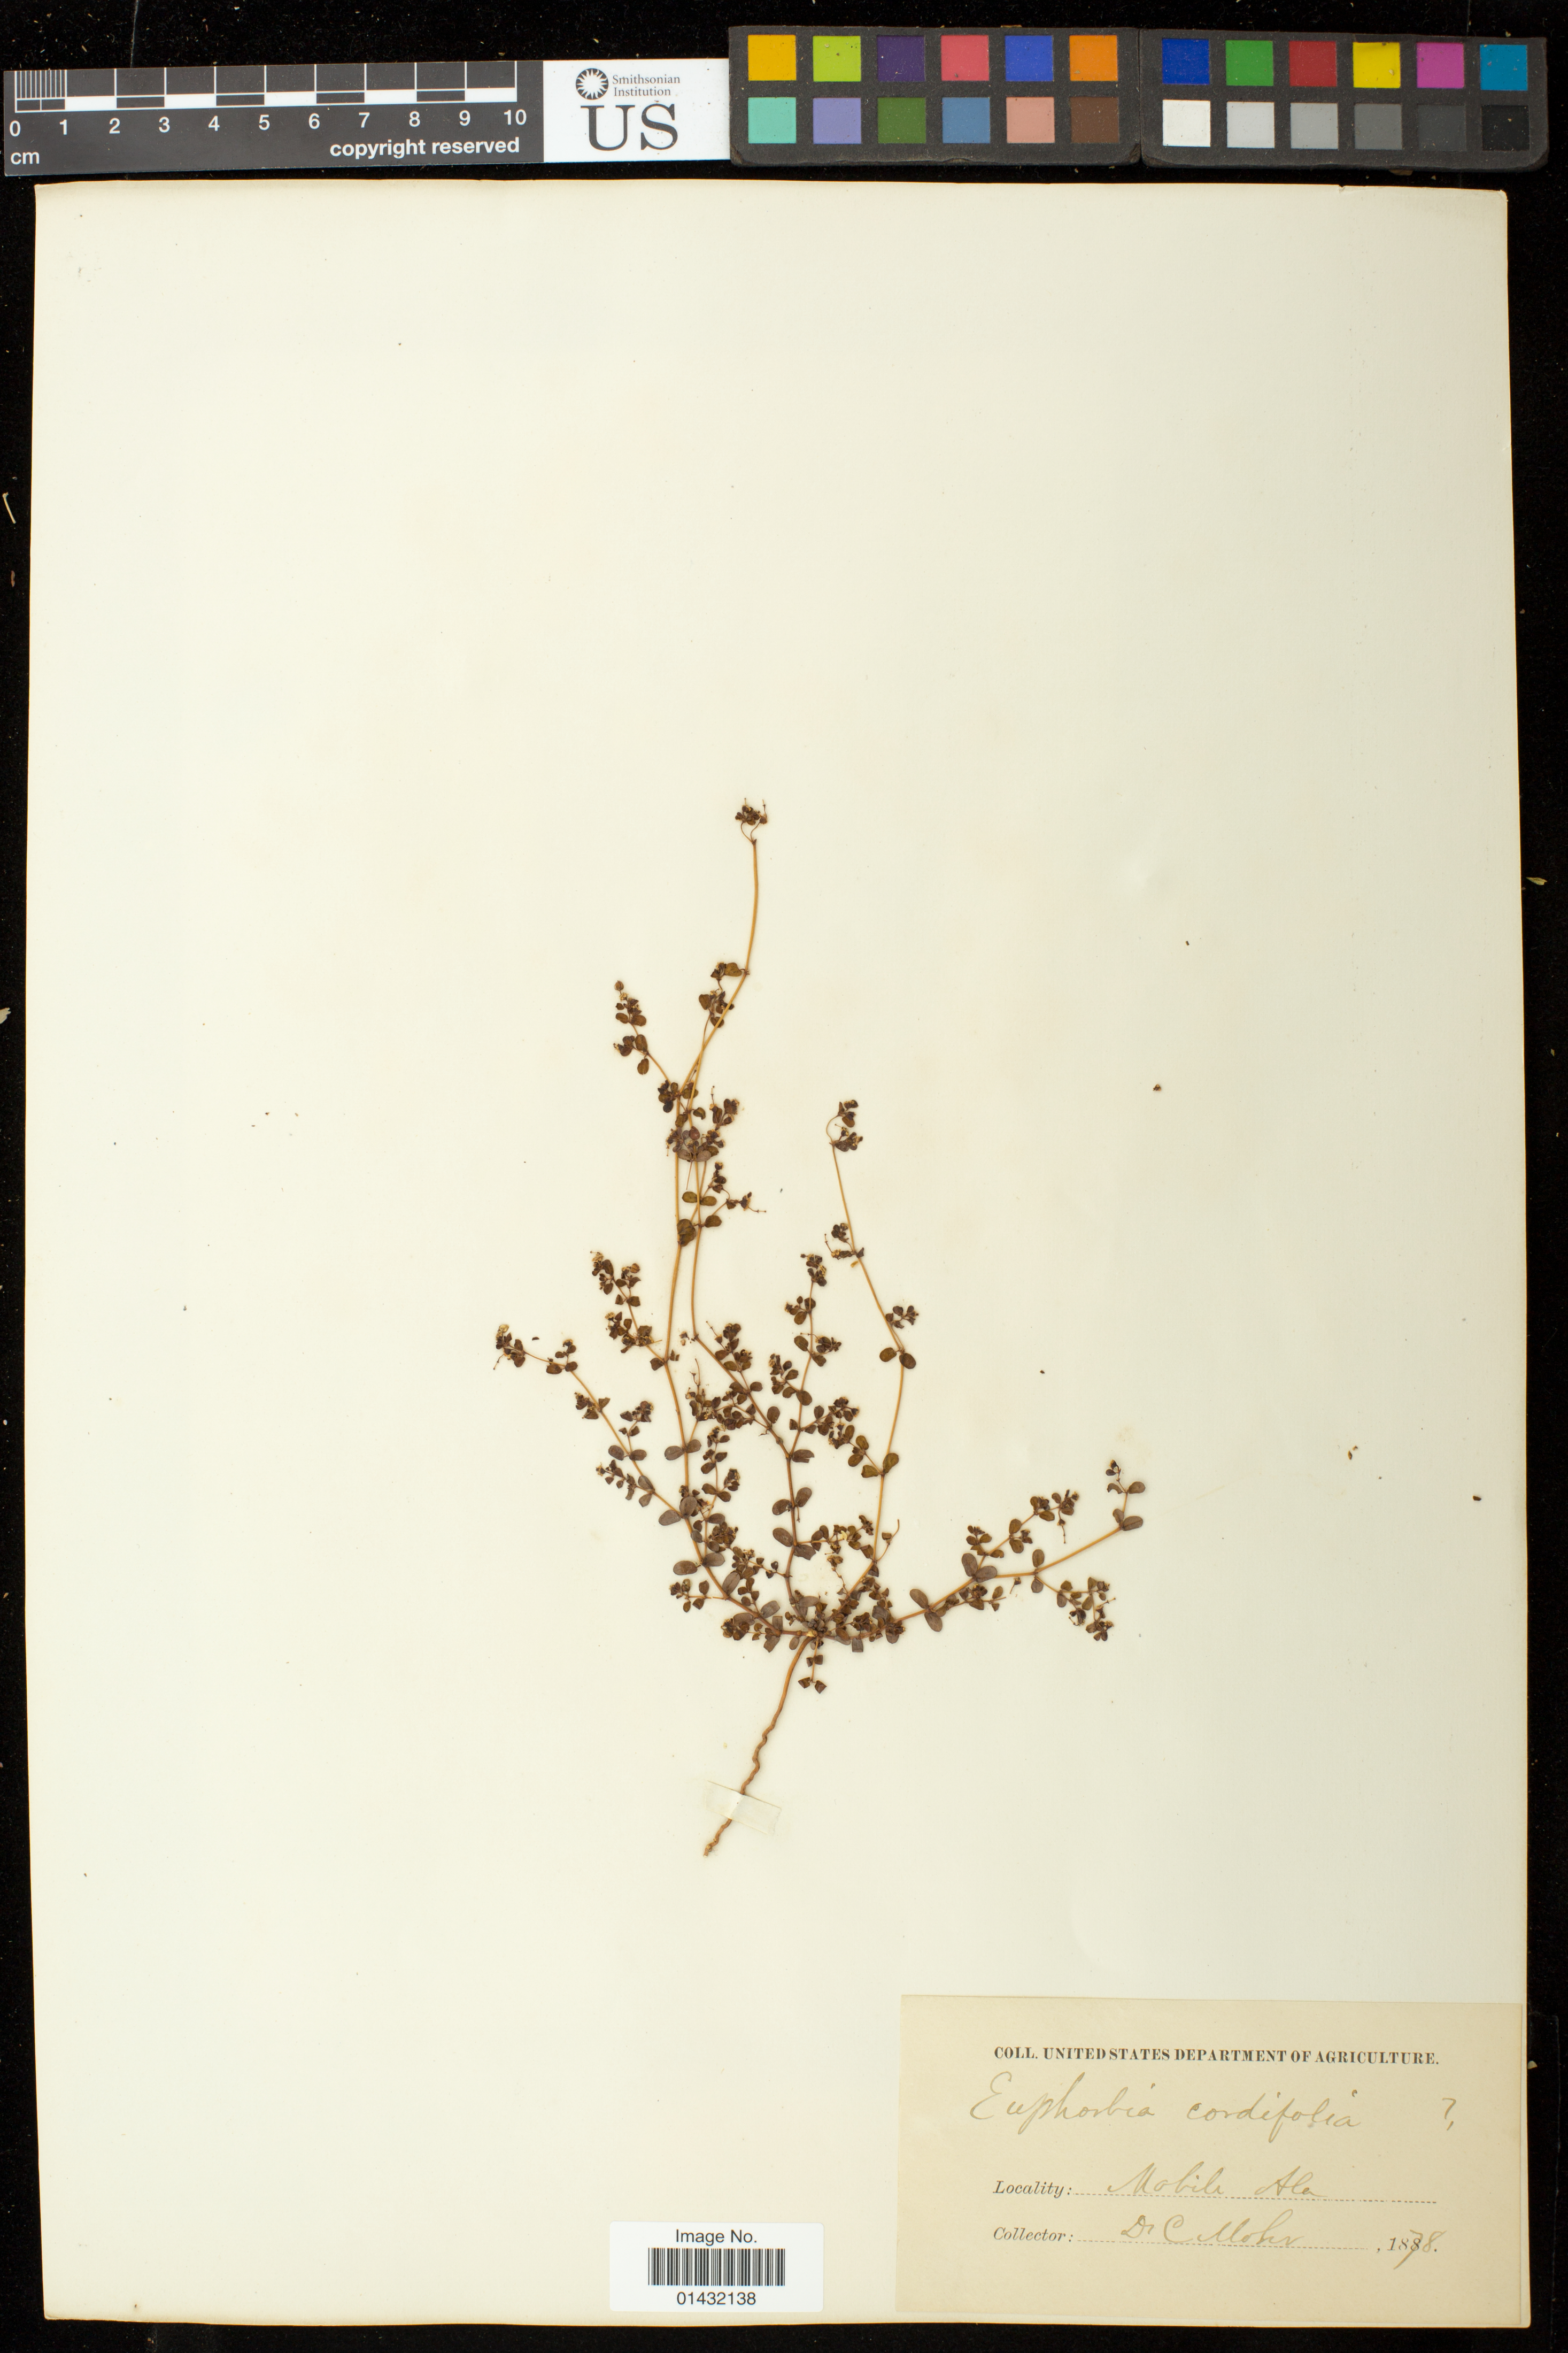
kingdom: Plantae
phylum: Tracheophyta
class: Magnoliopsida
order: Malpighiales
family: Euphorbiaceae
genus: Euphorbia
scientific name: Euphorbia cordifolia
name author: C.A. Mey. & Boiss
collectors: C. T. Mohr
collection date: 1878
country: United States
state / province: Alabama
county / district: Mobile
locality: Mobile